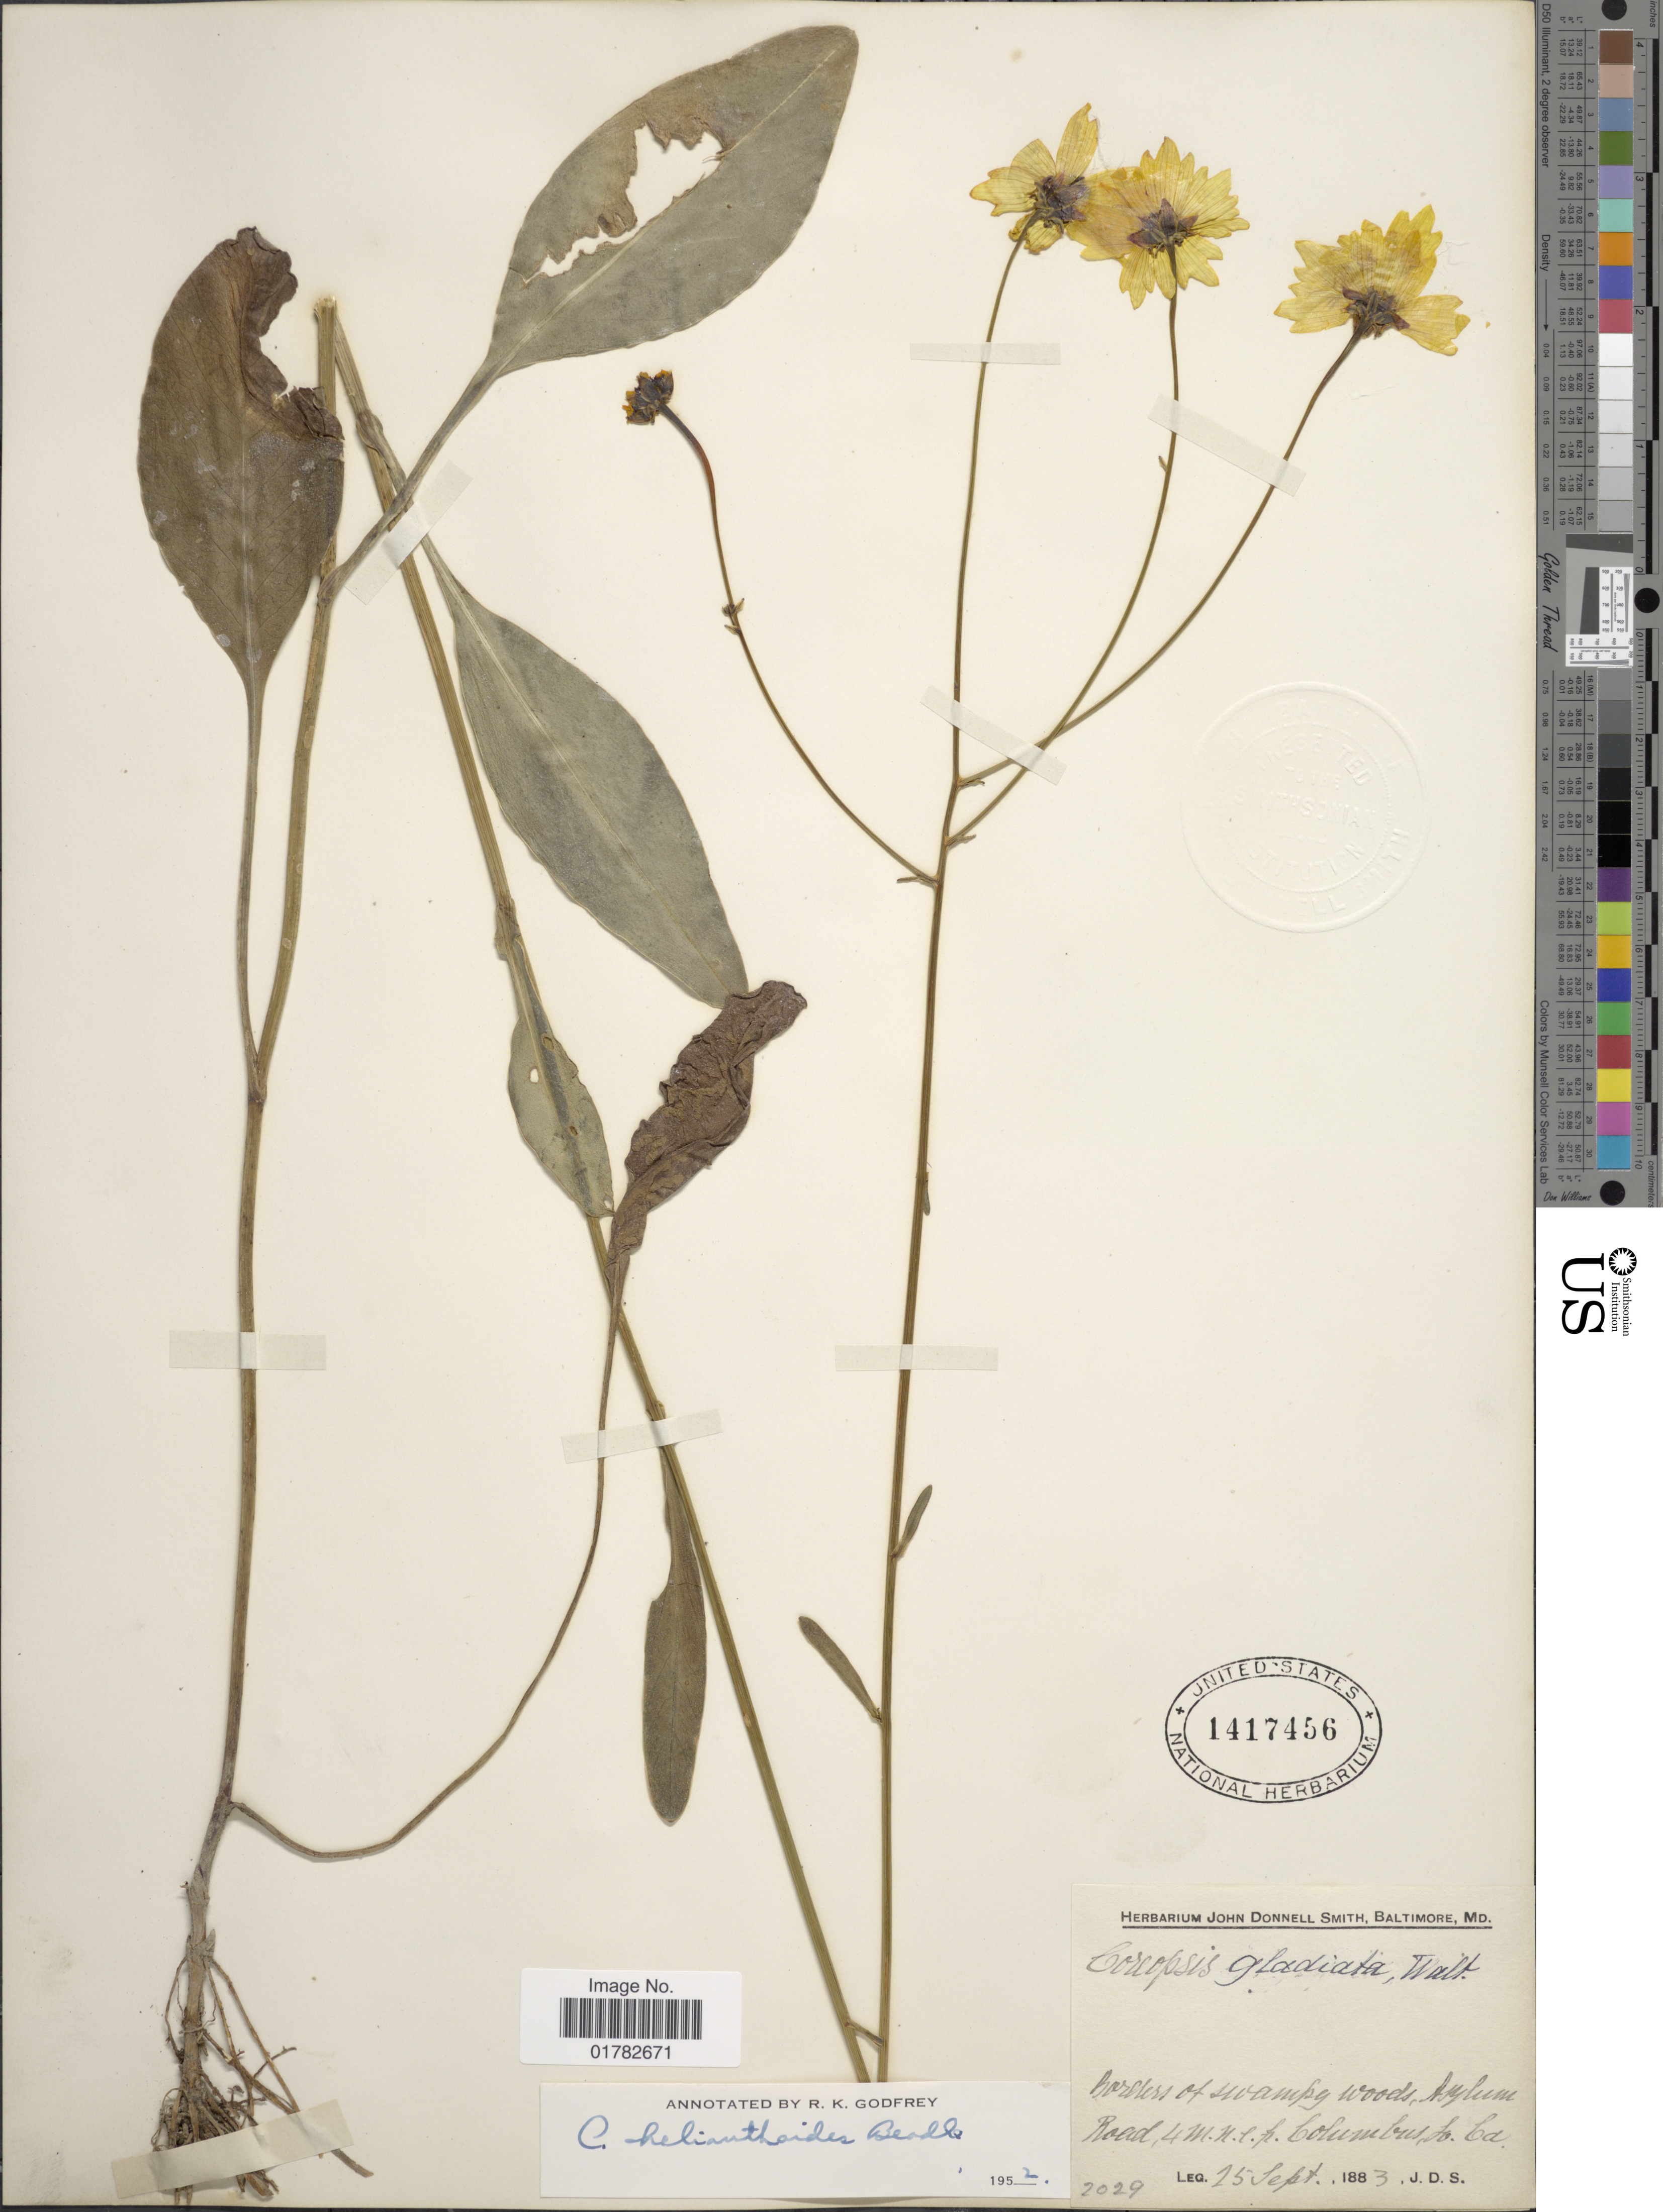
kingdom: Plantae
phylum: Tracheophyta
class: Magnoliopsida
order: Asterales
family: Asteraceae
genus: Coreopsis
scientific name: Coreopsis helianthoides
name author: Beadle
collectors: J. Donnell Smith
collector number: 2029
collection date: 1883-09-25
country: United States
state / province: South Carolina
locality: Borders of swampy woods, Asylym Road, 4 mi. ne. of Columbus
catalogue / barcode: US 1417456